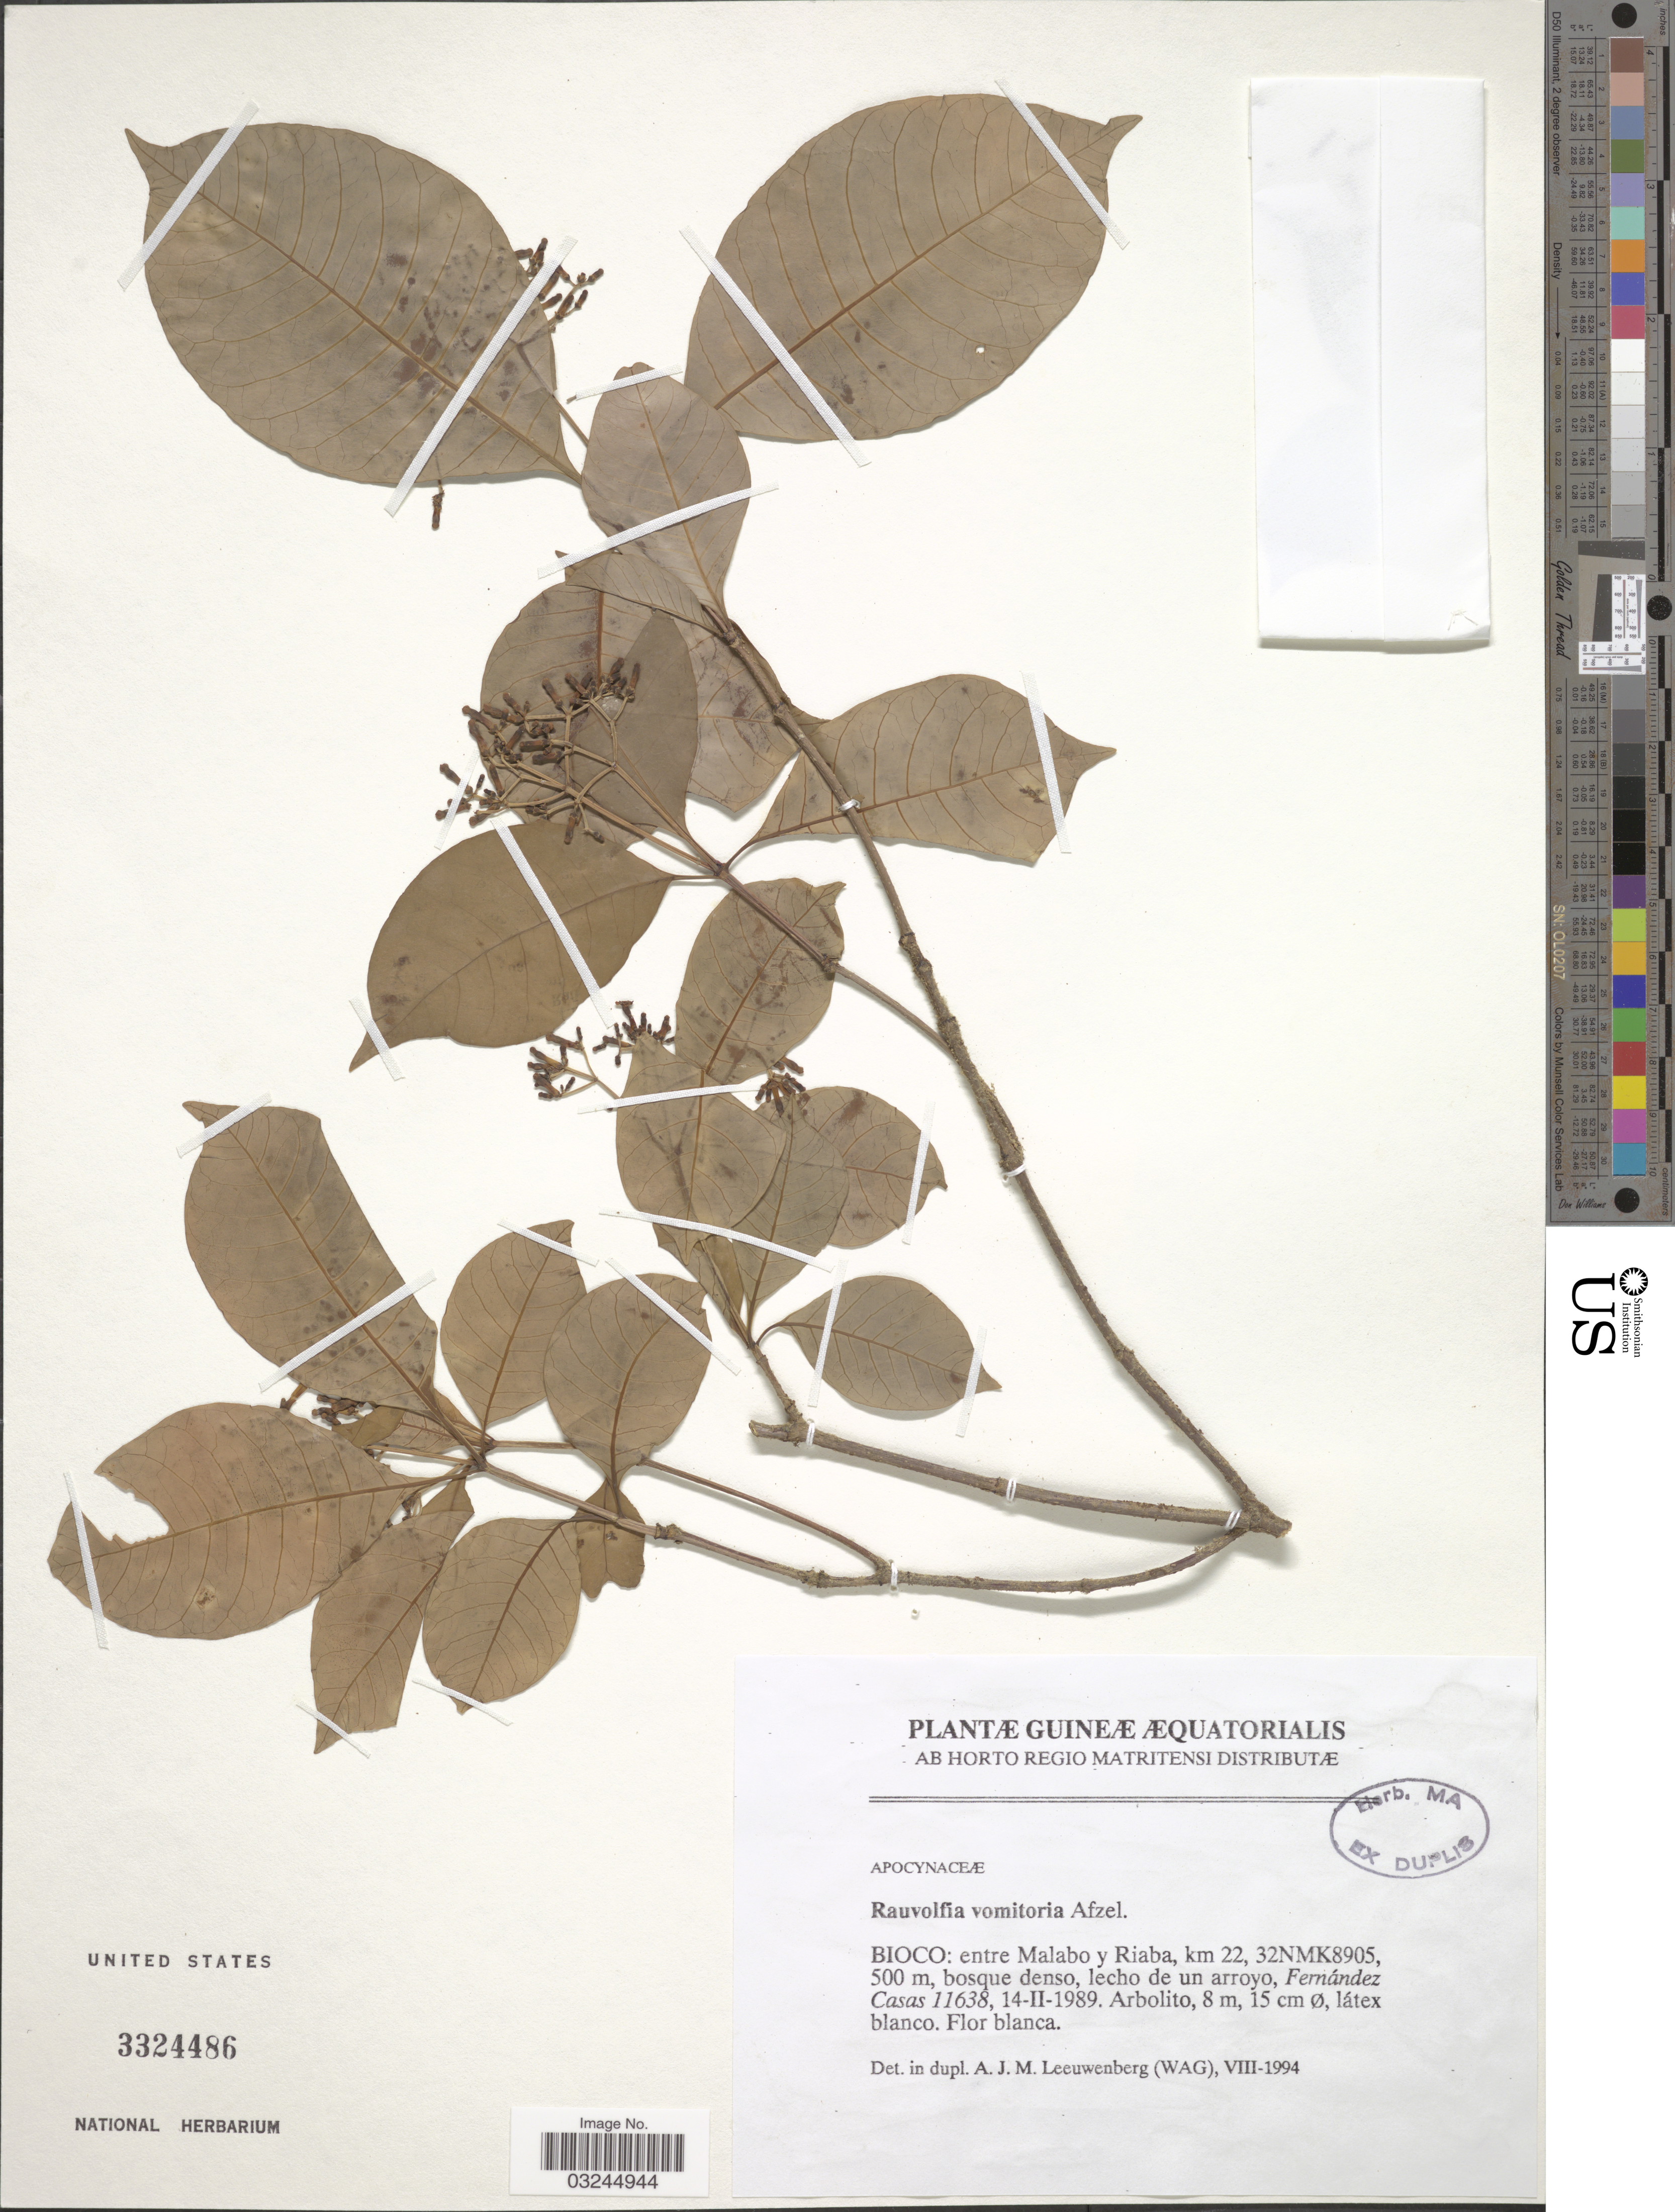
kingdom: Plantae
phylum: Tracheophyta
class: Magnoliopsida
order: Gentianales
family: Apocynaceae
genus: Rauvolfia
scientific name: Rauvolfia vomitoria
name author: Afzel.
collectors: F. Casas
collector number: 11638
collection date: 1989-02-14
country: Equatorial Guinea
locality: Bioco: entre Malabo y Riaba, km 22, 32NMK8905.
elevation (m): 500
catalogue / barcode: US 3324486